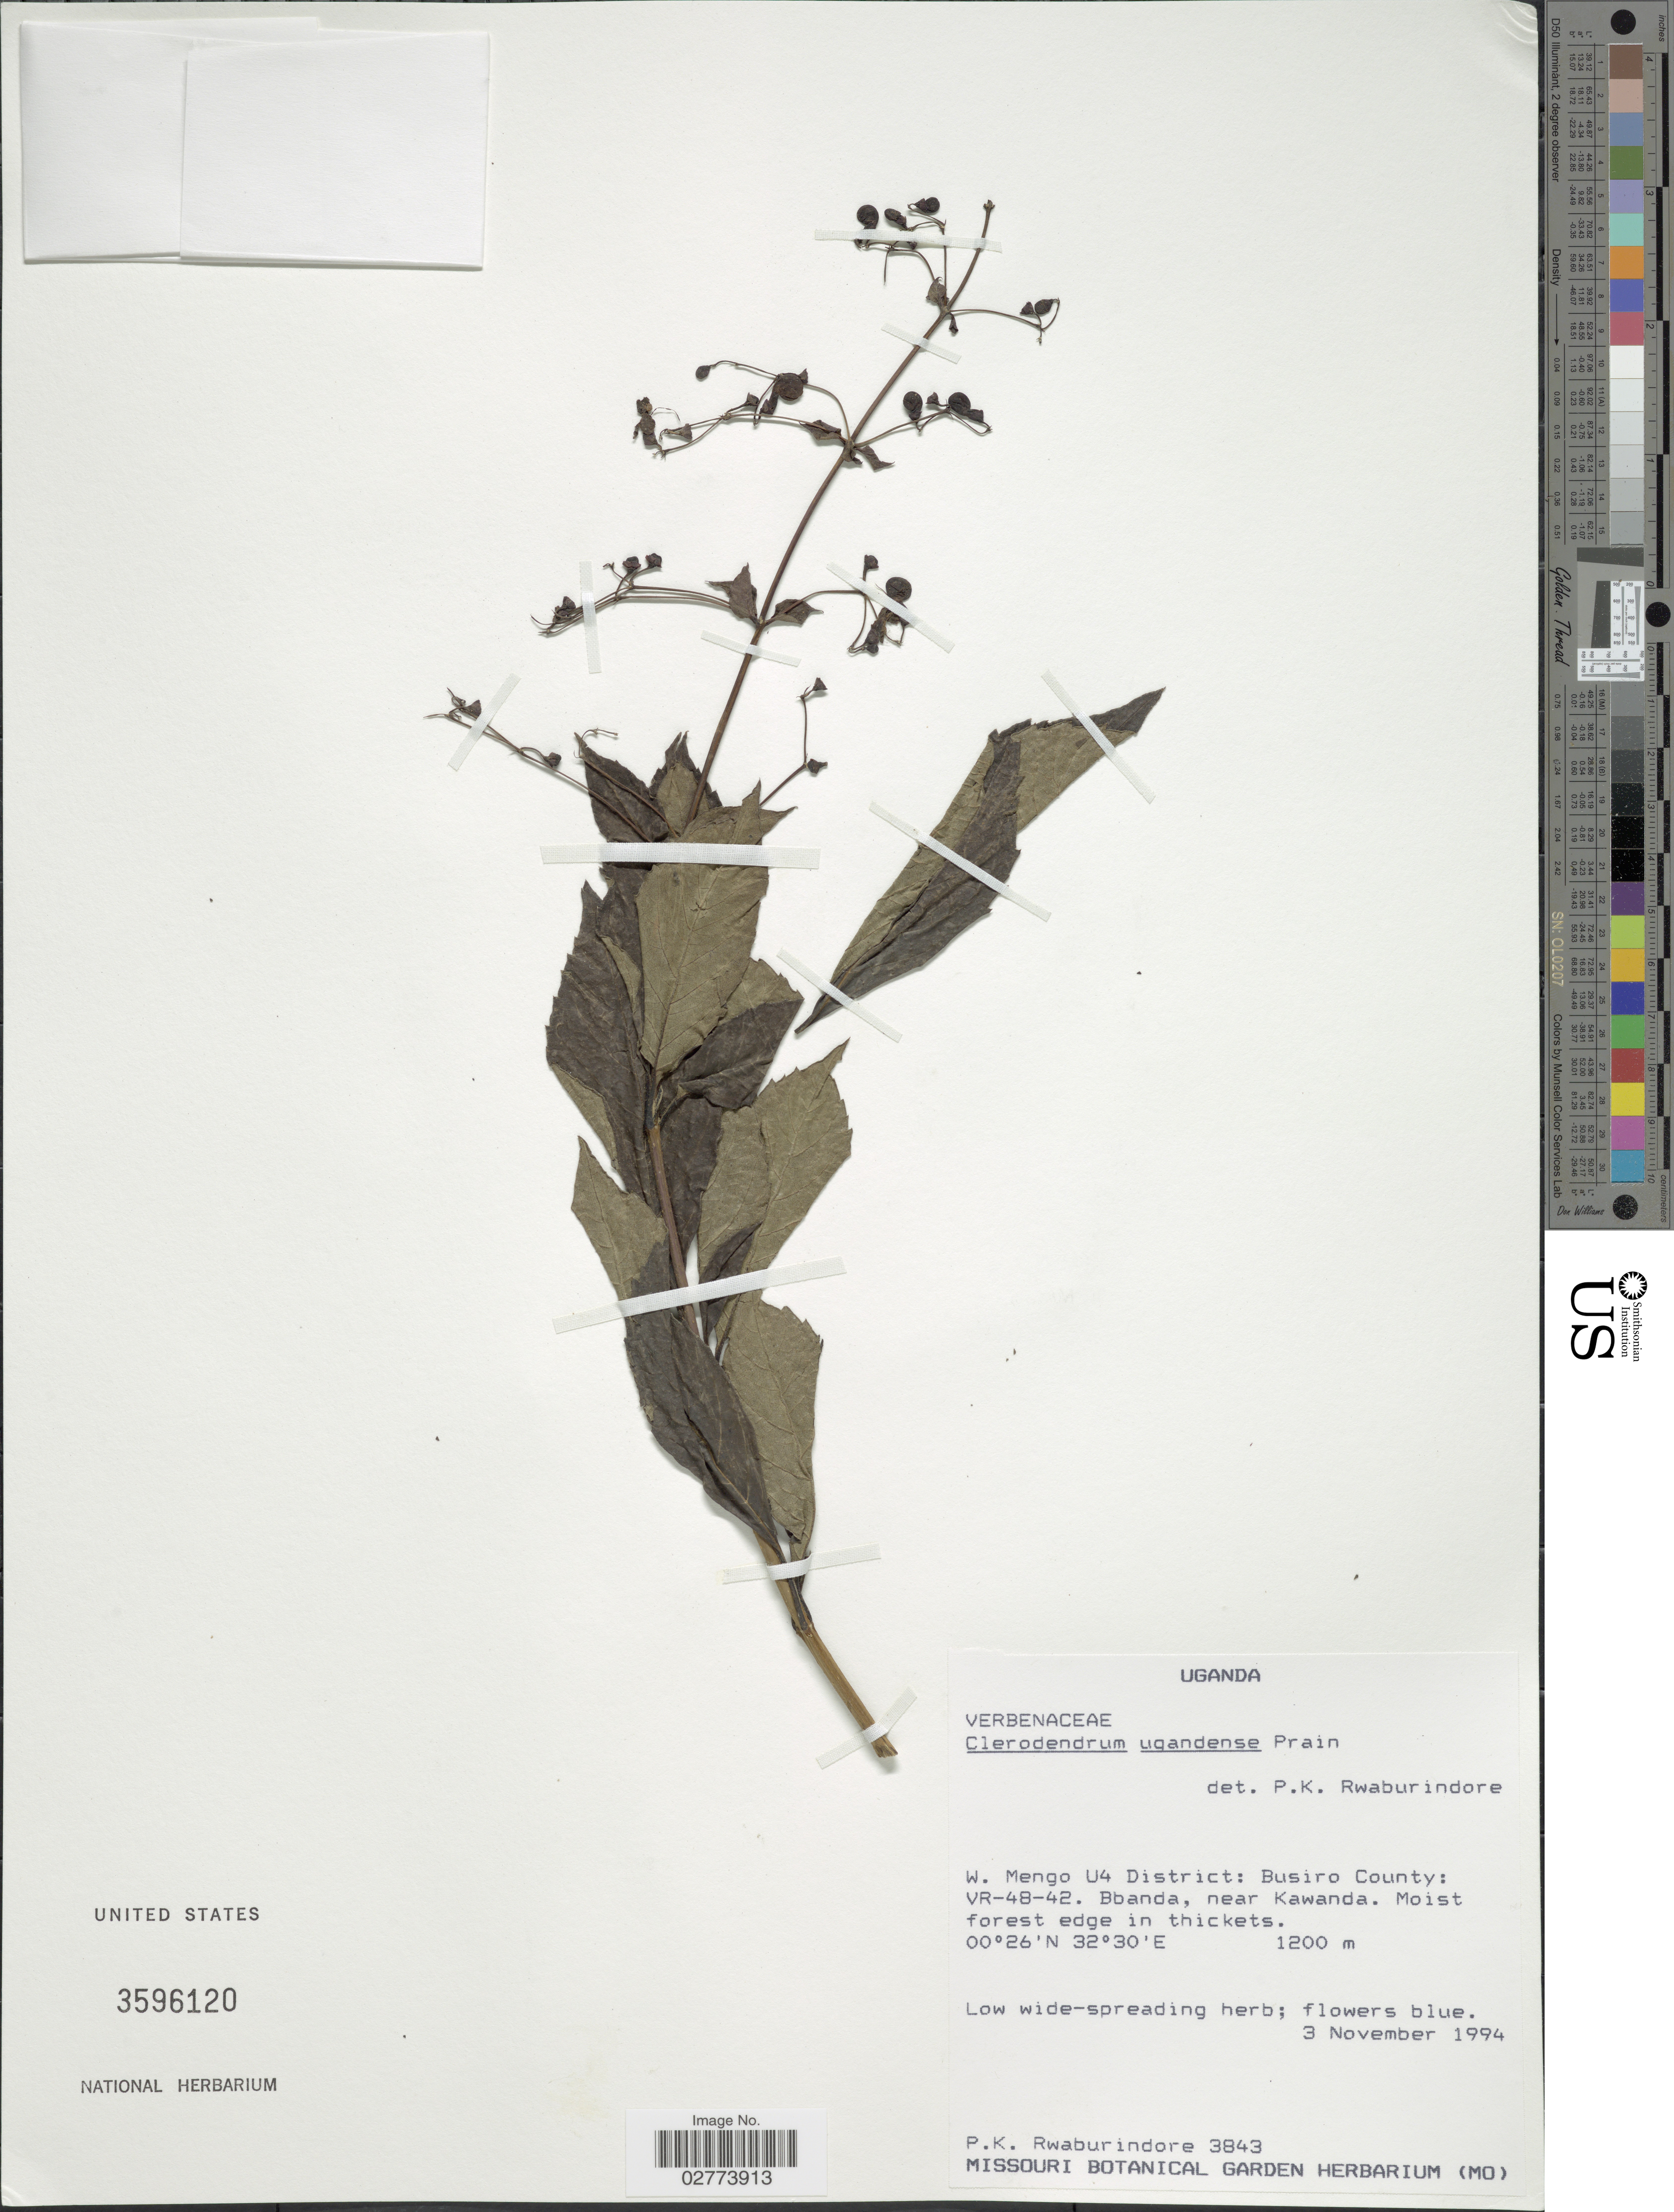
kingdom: Plantae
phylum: Tracheophyta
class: Magnoliopsida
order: Lamiales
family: Lamiaceae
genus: Clerodendrum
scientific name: Clerodendrum ugandense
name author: Prain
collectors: P. Rwaburindore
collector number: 3843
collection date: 1994-11-03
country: Uganda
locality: W. Mengo U4 District: Busiro County: VR-48-42. Bbanda, near Kawanda.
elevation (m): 1200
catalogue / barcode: US 3596120